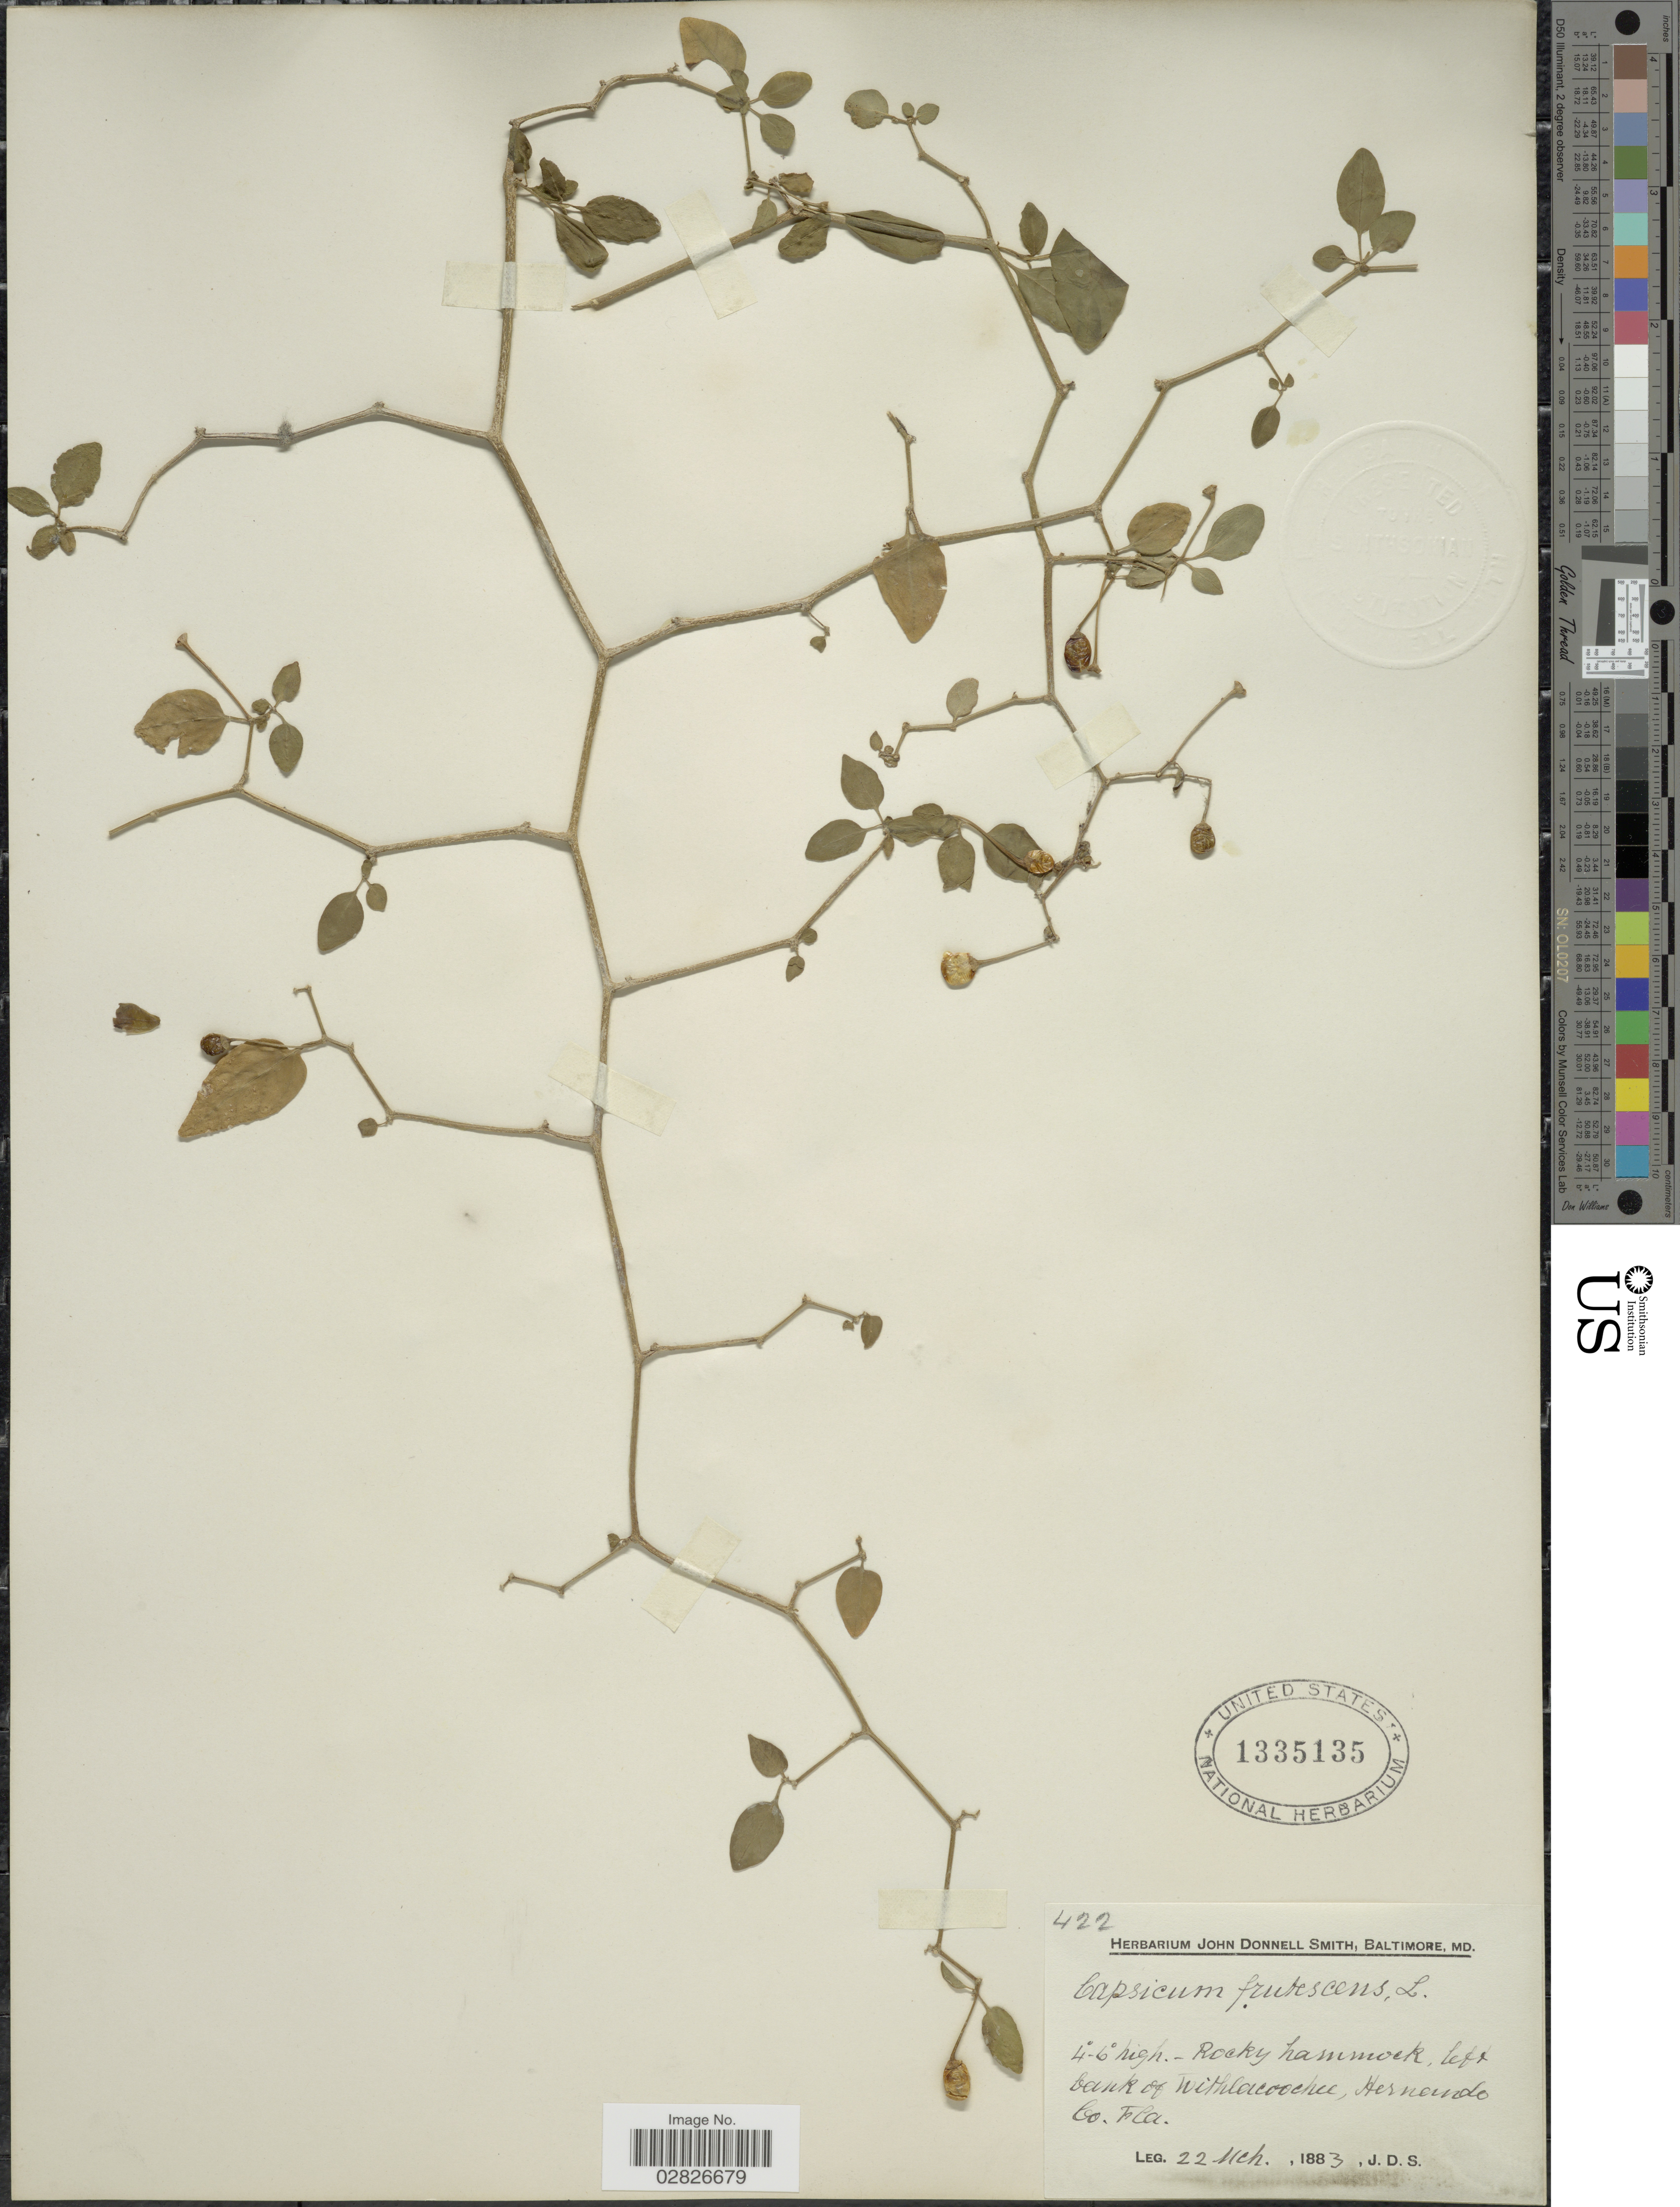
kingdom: Plantae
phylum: Tracheophyta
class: Magnoliopsida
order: Solanales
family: Solanaceae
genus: Capsicum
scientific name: Capsicum frutescens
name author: L.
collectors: J. Donnell Smith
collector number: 422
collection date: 1883-03-22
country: United States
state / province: Florida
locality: Rocky hammock, left bank of Withlacoochee, Hernando Co.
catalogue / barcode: US 1335135